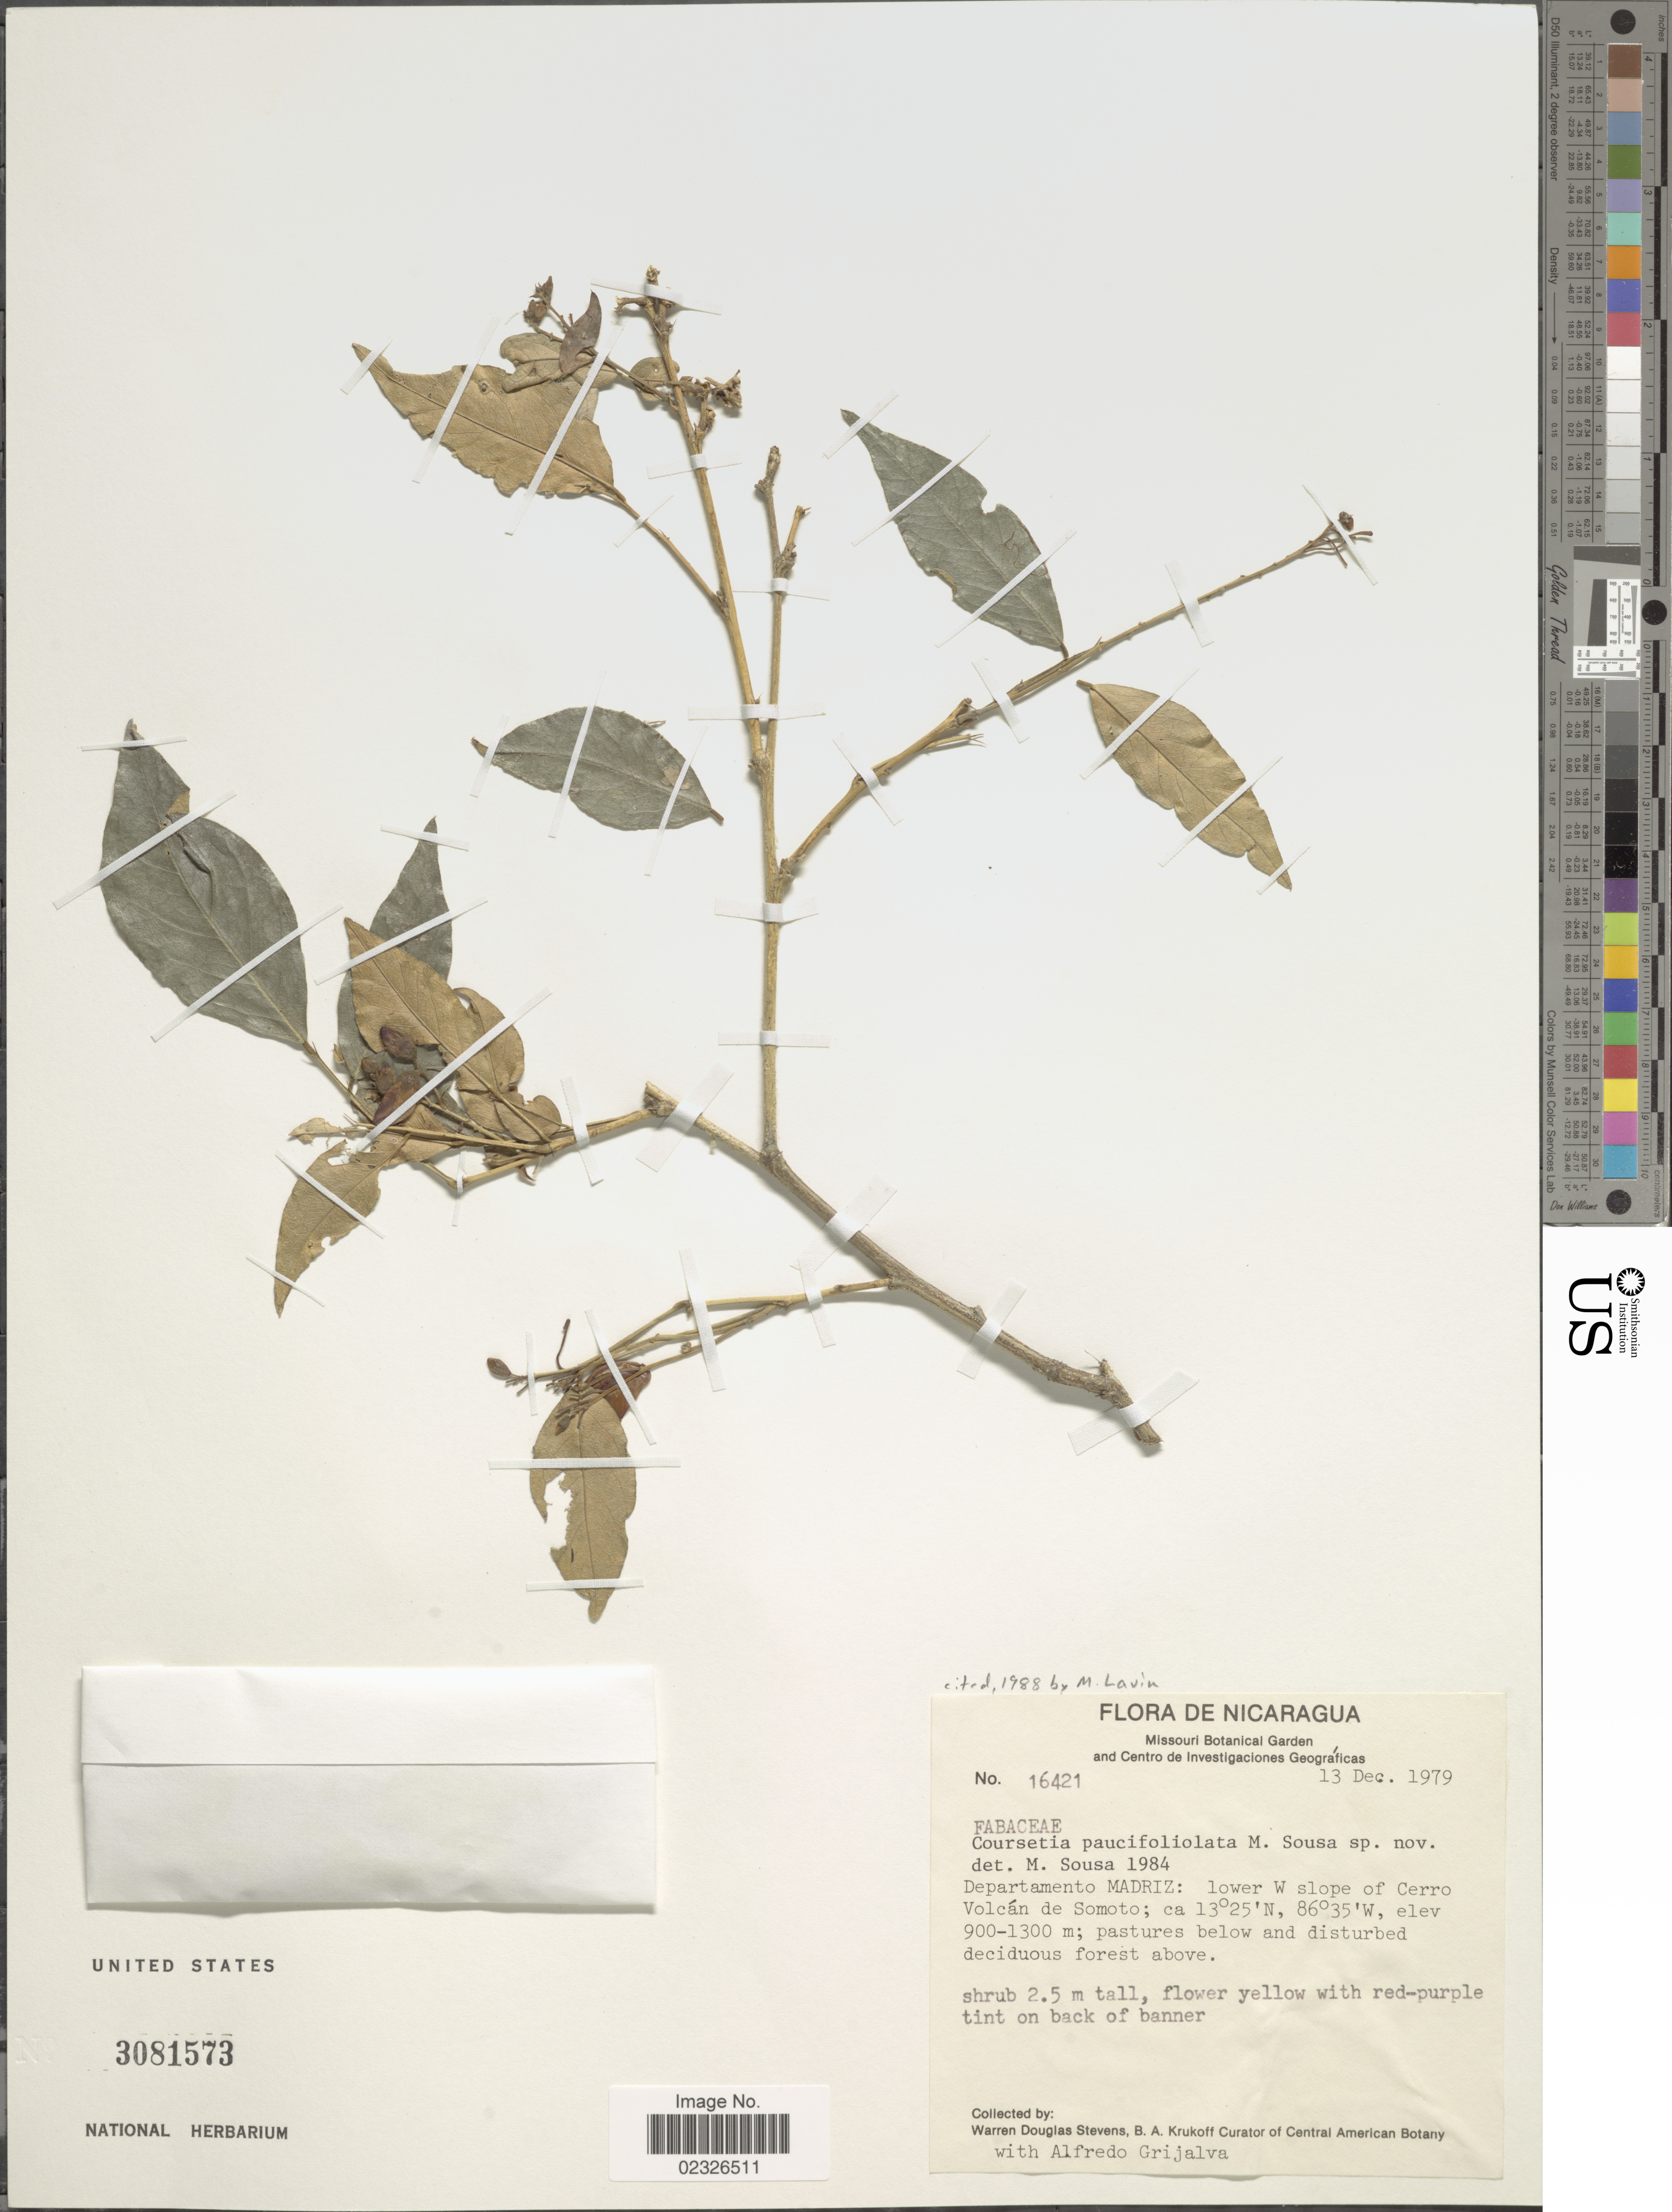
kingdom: Plantae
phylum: Tracheophyta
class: Magnoliopsida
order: Fabales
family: Fabaceae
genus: Coursetia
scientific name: Coursetia paucifoliolata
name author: M. Sousa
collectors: W. D. Stevens, B. A. Krukoff & A. Grijalva P.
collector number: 16421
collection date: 1979-12-13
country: Nicaragua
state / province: Madriz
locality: Departamento Madriz: lower W slope of Cerro Volcan de Somoto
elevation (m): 900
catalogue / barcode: US 3081573